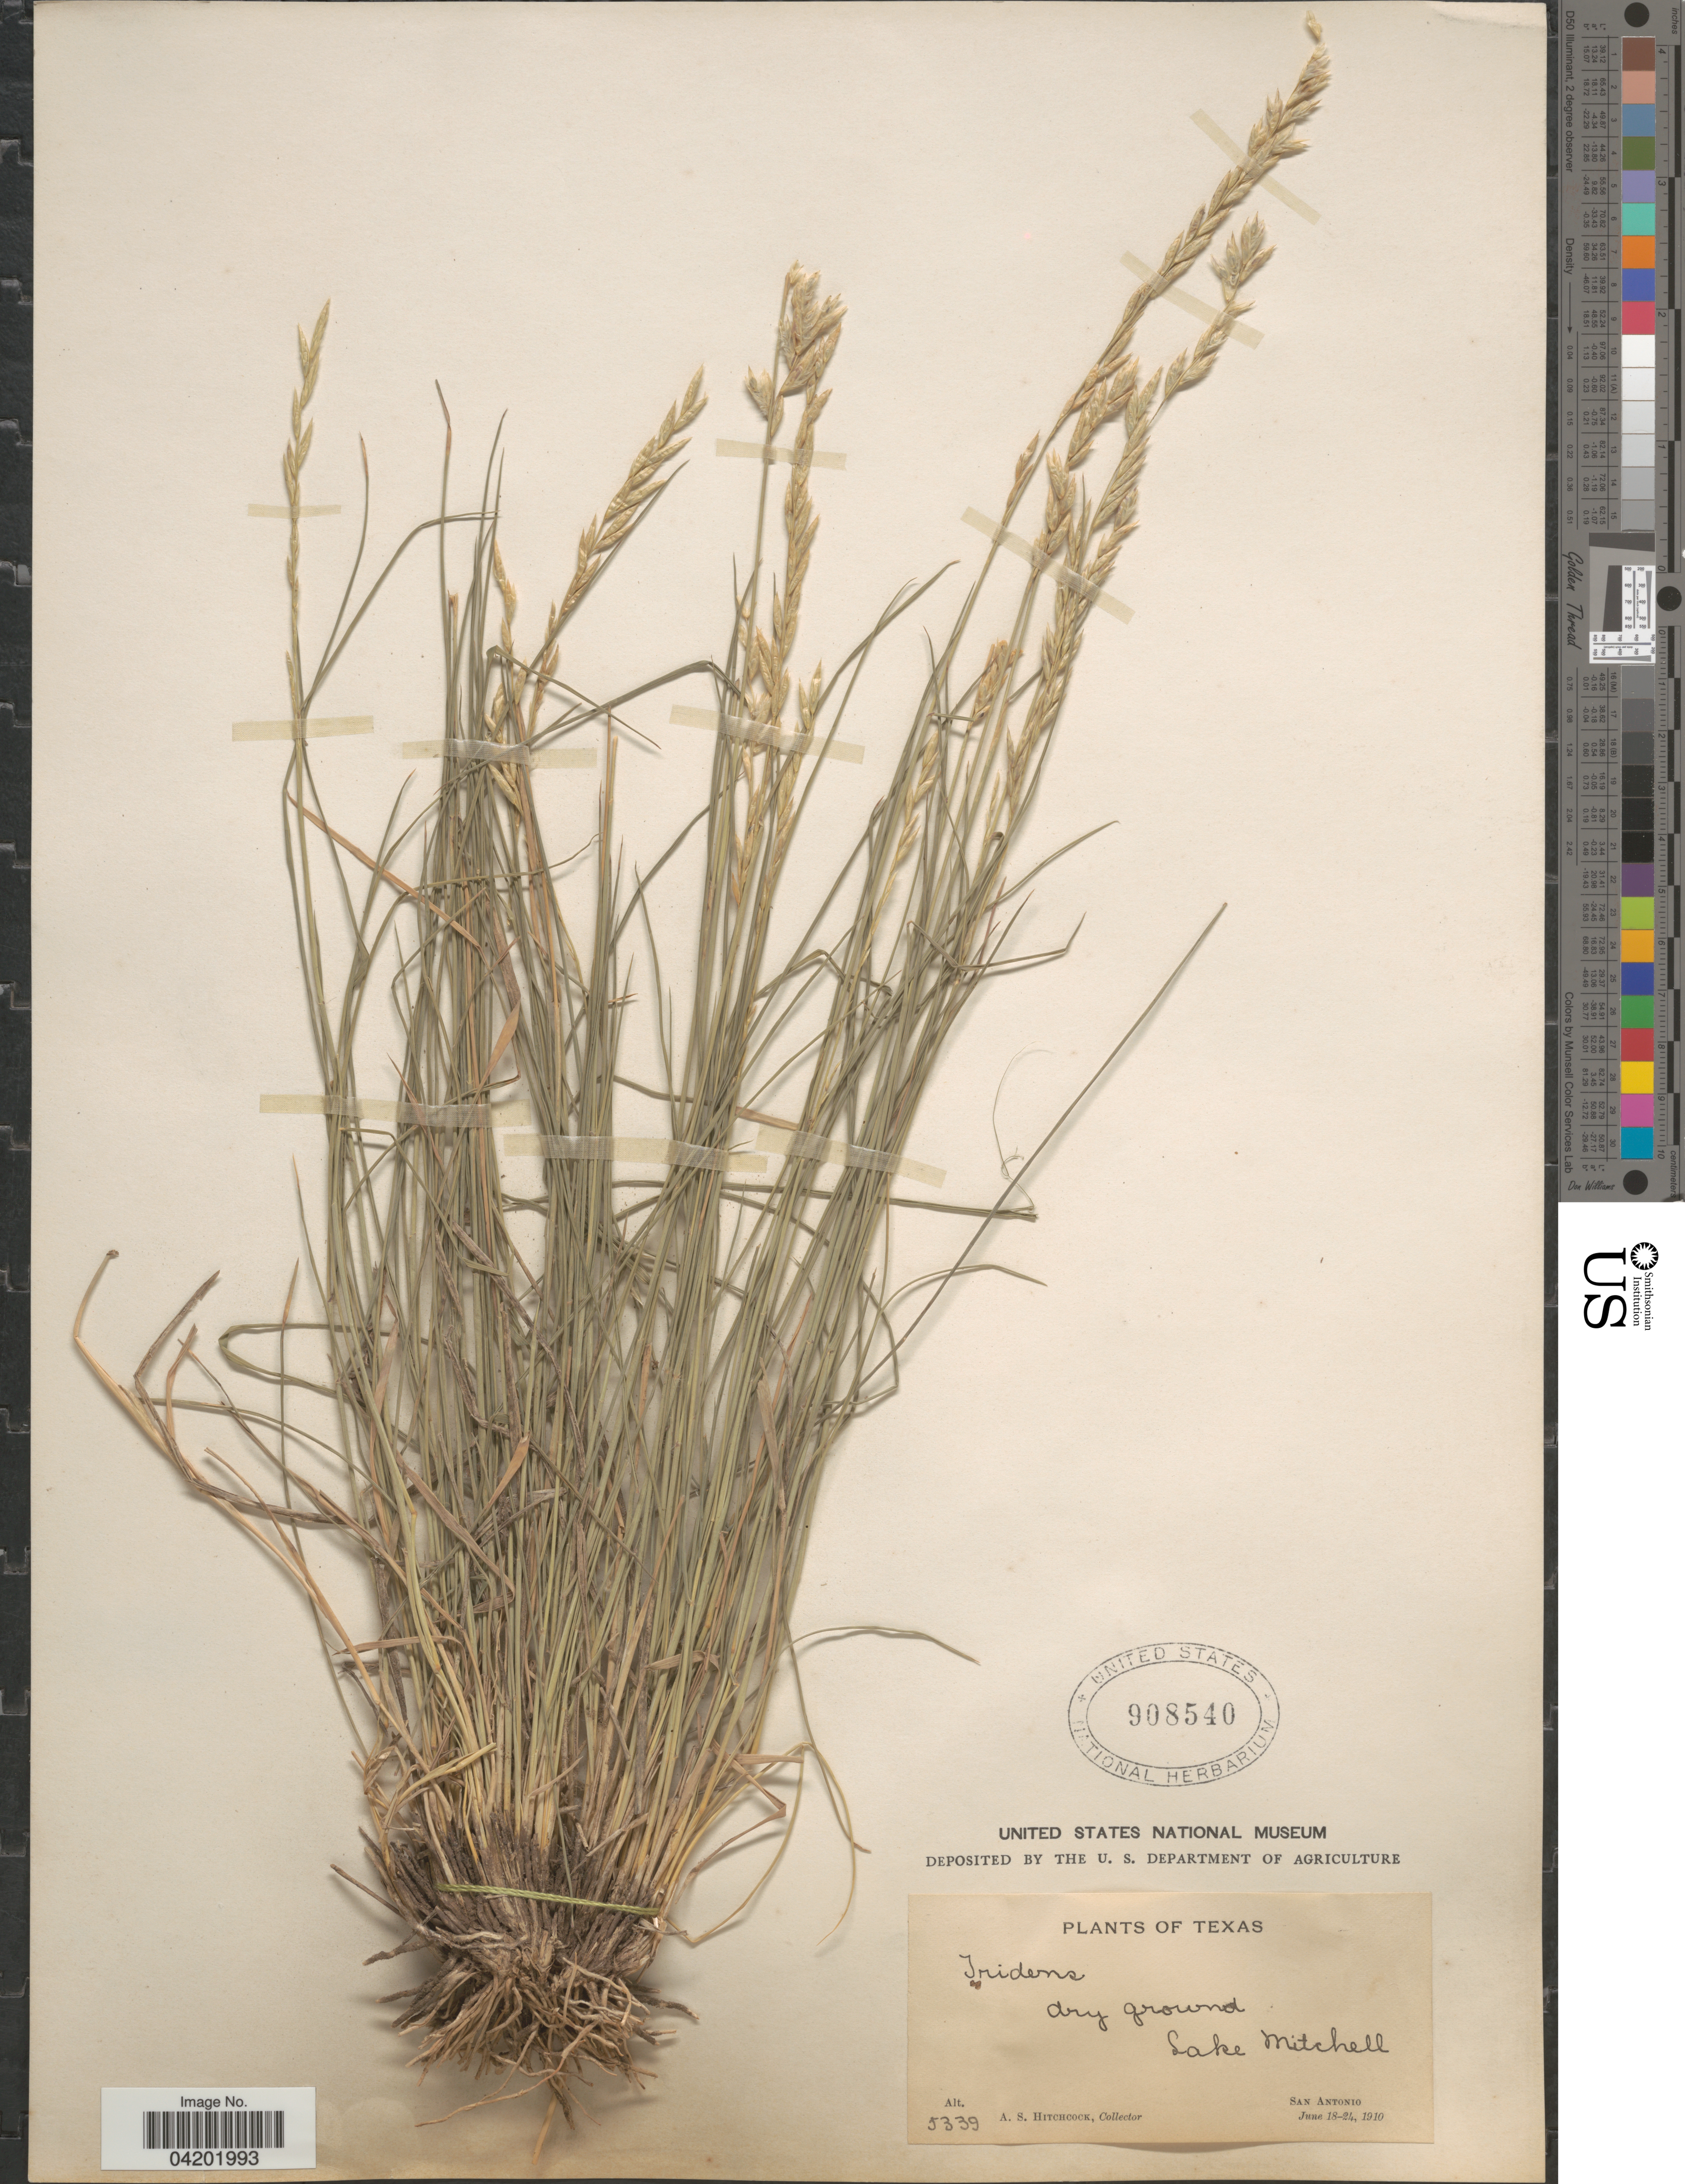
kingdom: Plantae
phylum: Tracheophyta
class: Liliopsida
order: Poales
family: Poaceae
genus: Tridentopsis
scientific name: Tridentopsis mutica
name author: (Torr.) P.M. Peterson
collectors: A. S. Hitchcock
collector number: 5339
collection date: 1910-06-18/1910-06-24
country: United States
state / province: Texas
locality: Lake Mitchell. San Antonio.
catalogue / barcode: US 908540